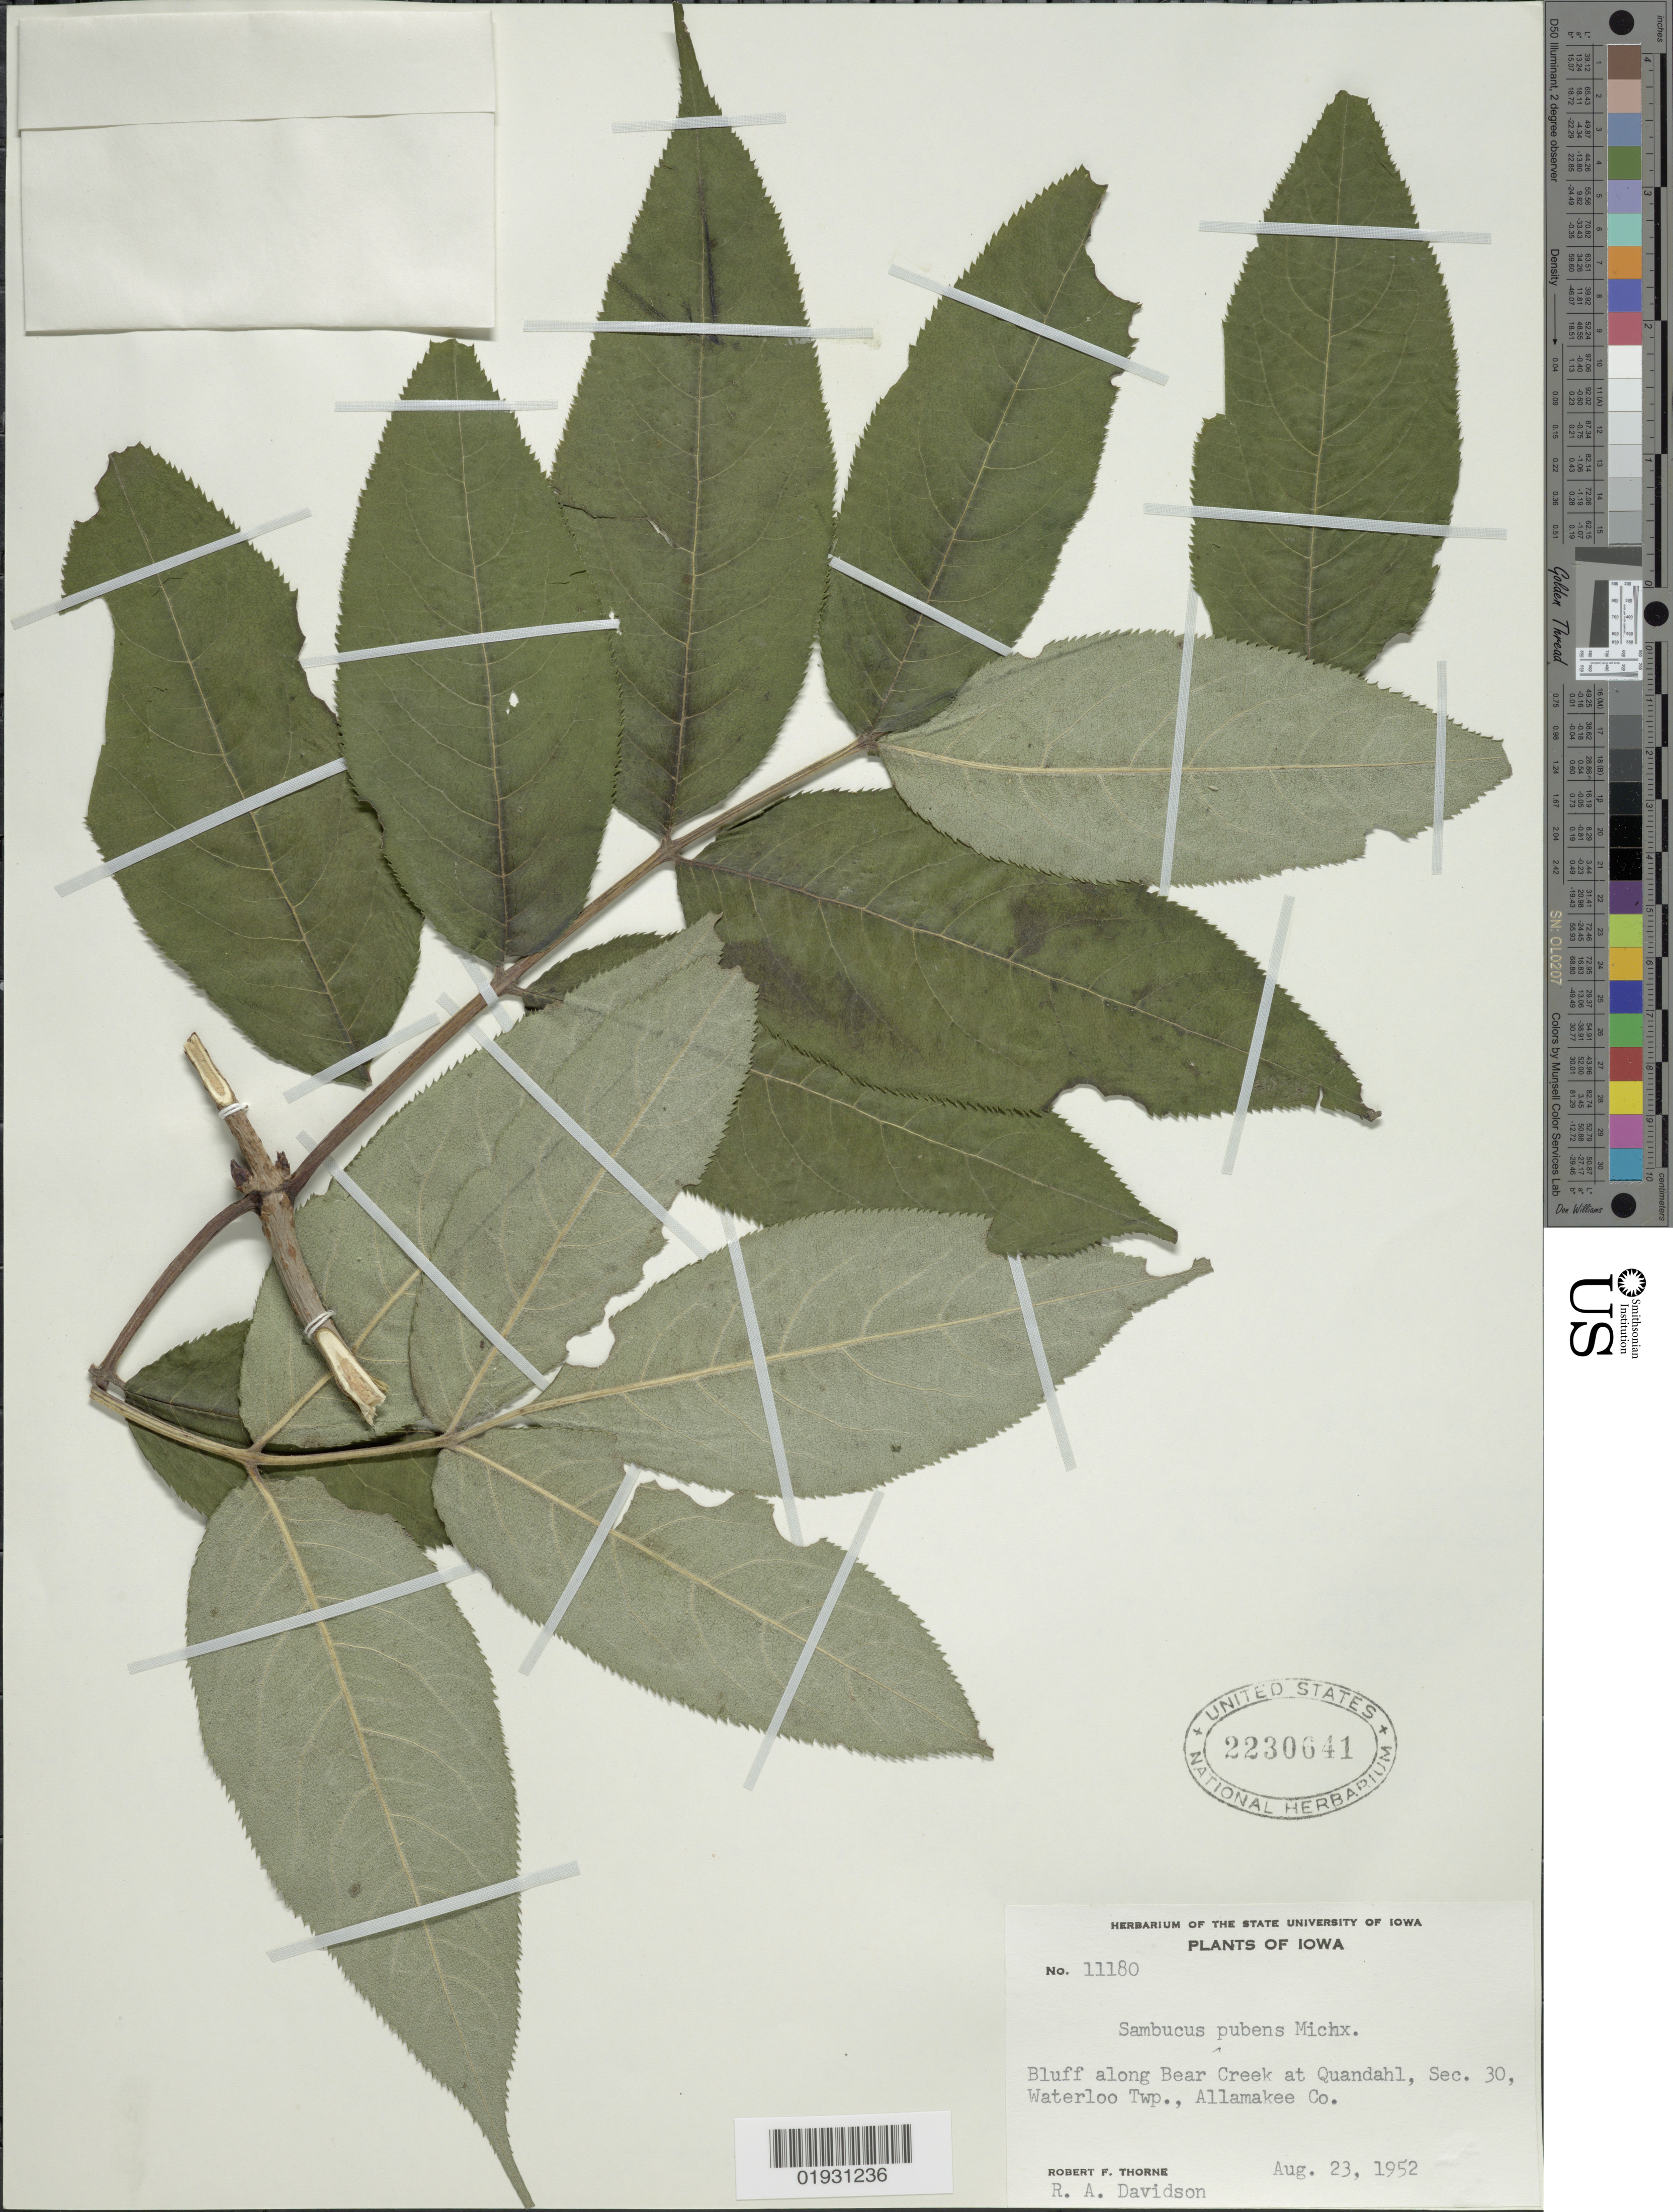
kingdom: Plantae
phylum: Tracheophyta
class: Magnoliopsida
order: Dipsacales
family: Viburnaceae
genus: Sambucus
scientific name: Sambucus racemosa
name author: L.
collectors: R. F. Thorne & R. A. Davidson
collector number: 11180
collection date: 1952-08-23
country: United States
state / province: Iowa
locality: Bluff along Bear Creek at Quandahl, Sec. 30, Waterloo Twp., Allamakee Co.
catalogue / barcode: US 2230641